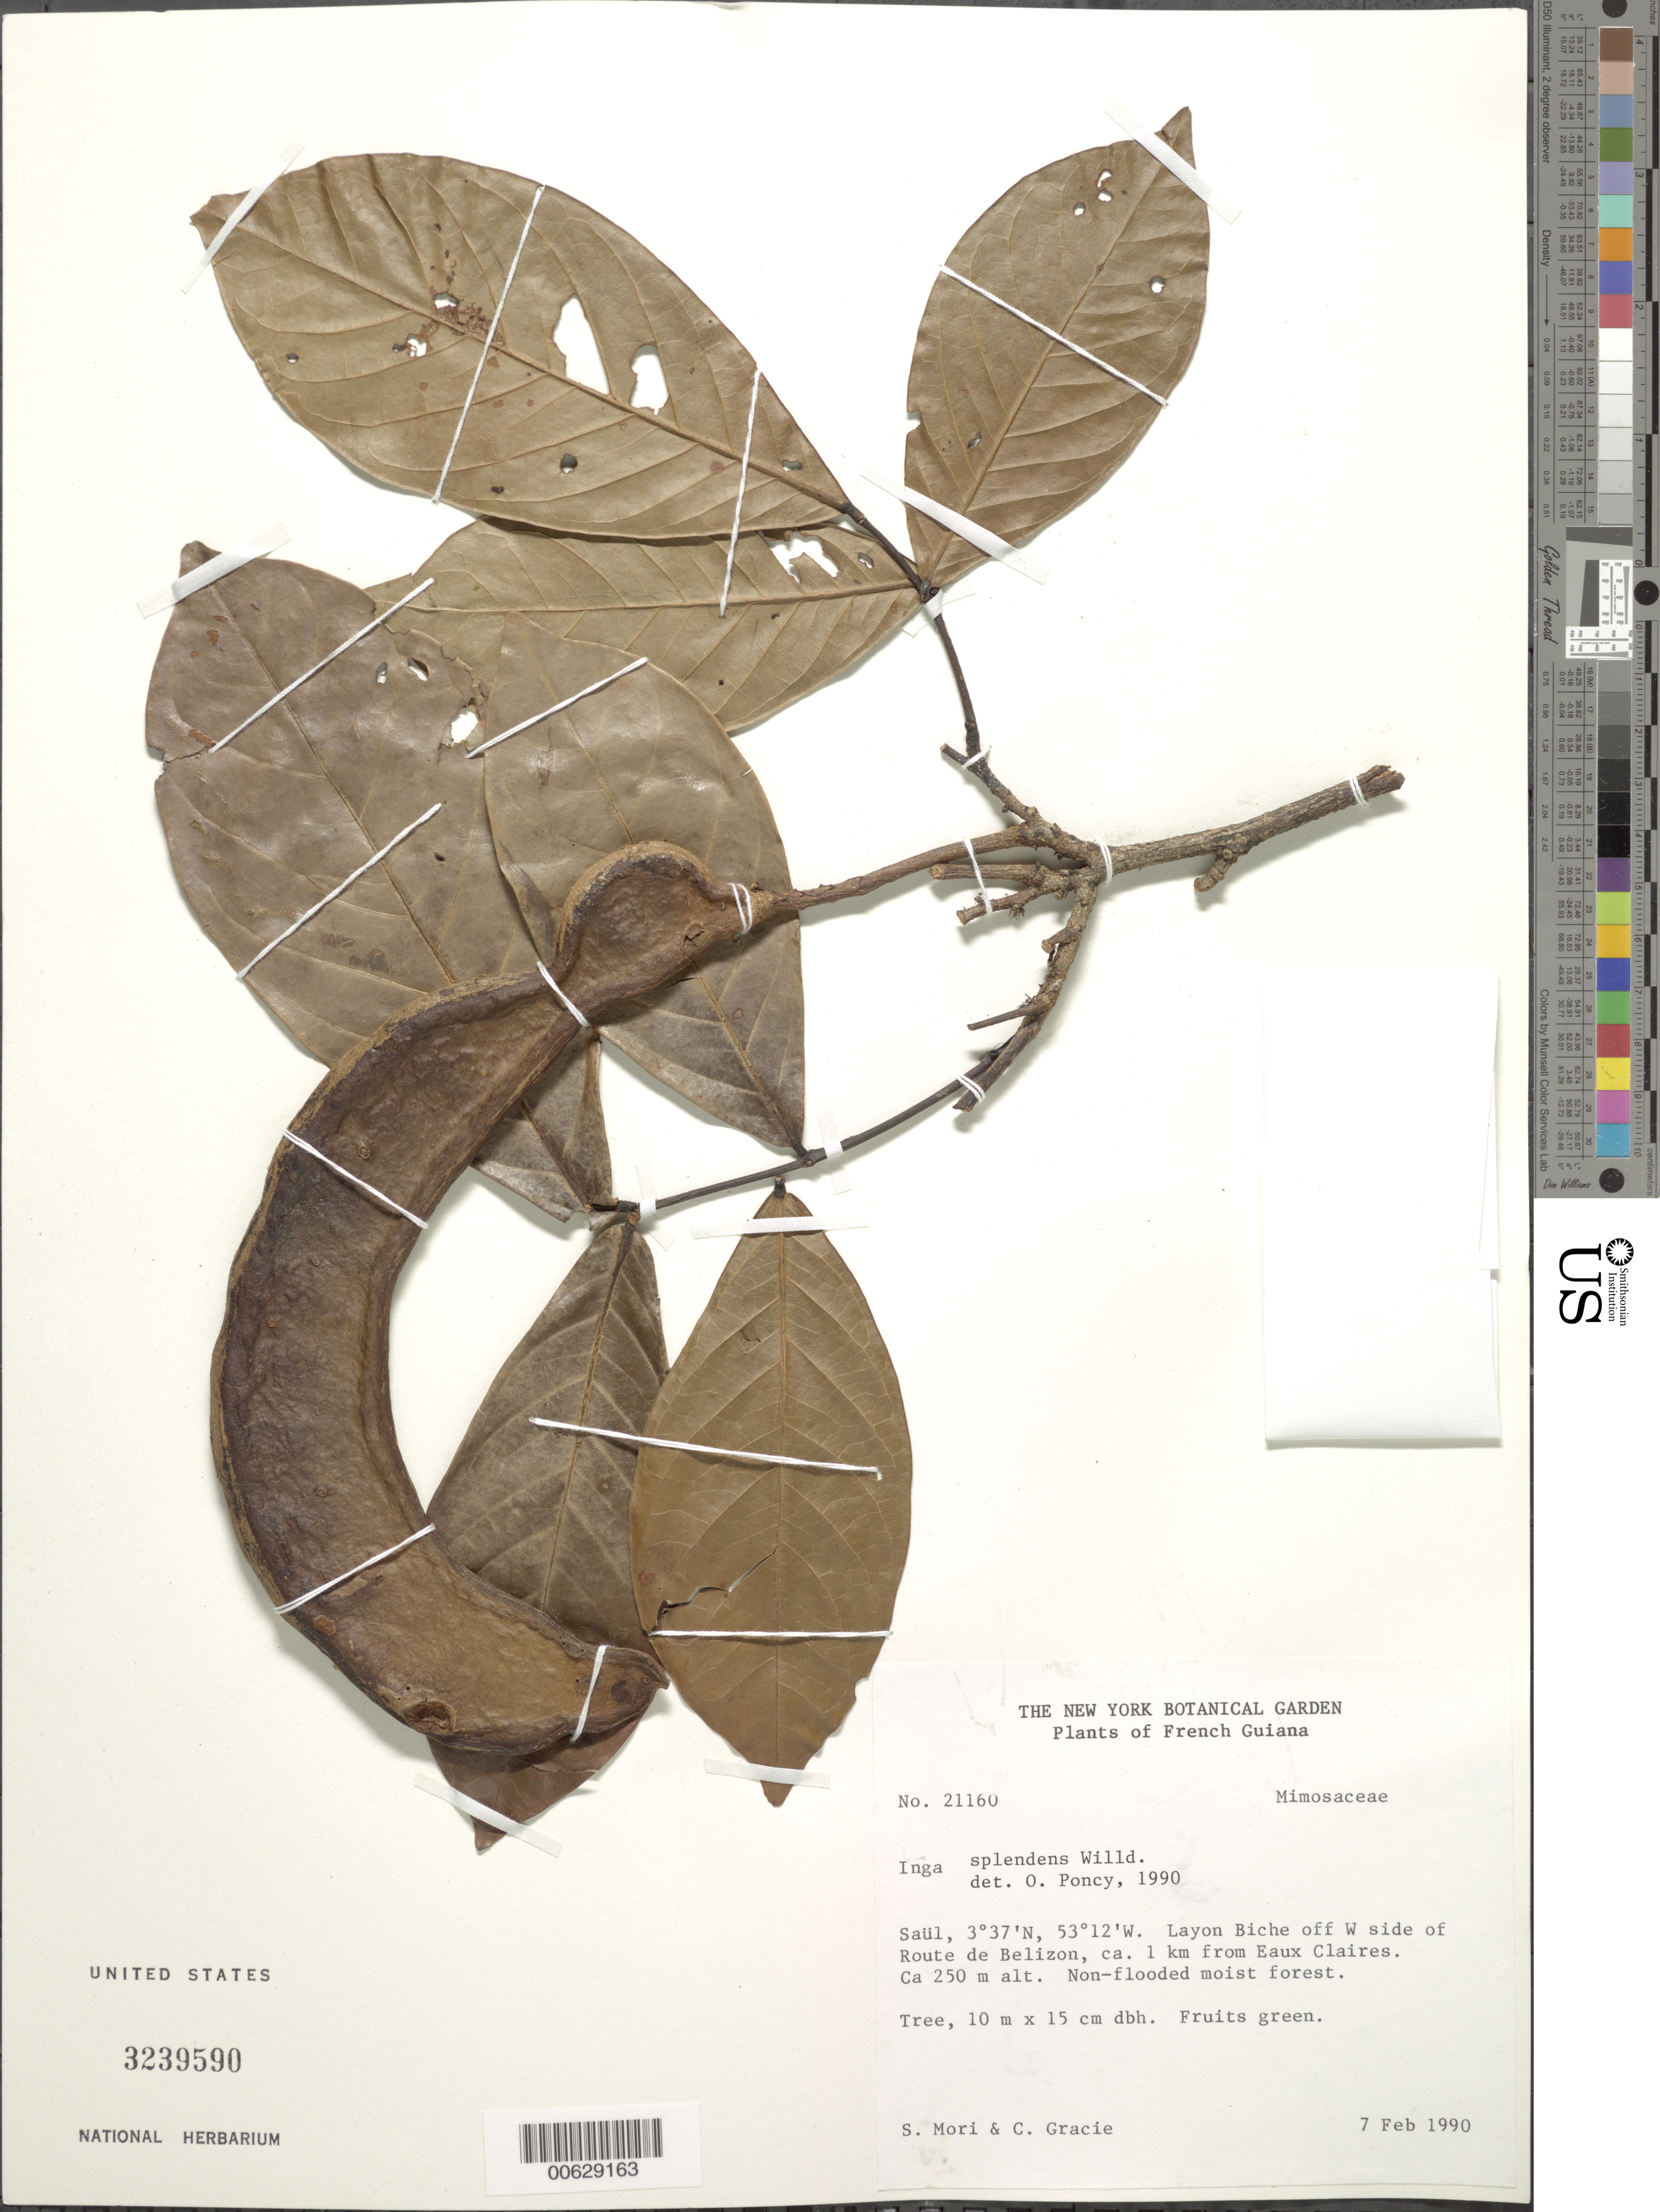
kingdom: Plantae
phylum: Tracheophyta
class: Magnoliopsida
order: Fabales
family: Fabaceae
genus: Inga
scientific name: Inga splendens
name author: Willd.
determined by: Poncy, O.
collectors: S. Mori & C. A. Gracie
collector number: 21160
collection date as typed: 7-Feb-90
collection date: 1990-02-07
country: French Guiana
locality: Saül, Layon Biche off W side of Route de Belizon, 1 km from Eaux Claires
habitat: Non-flooded moist forest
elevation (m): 250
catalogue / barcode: US 3239590